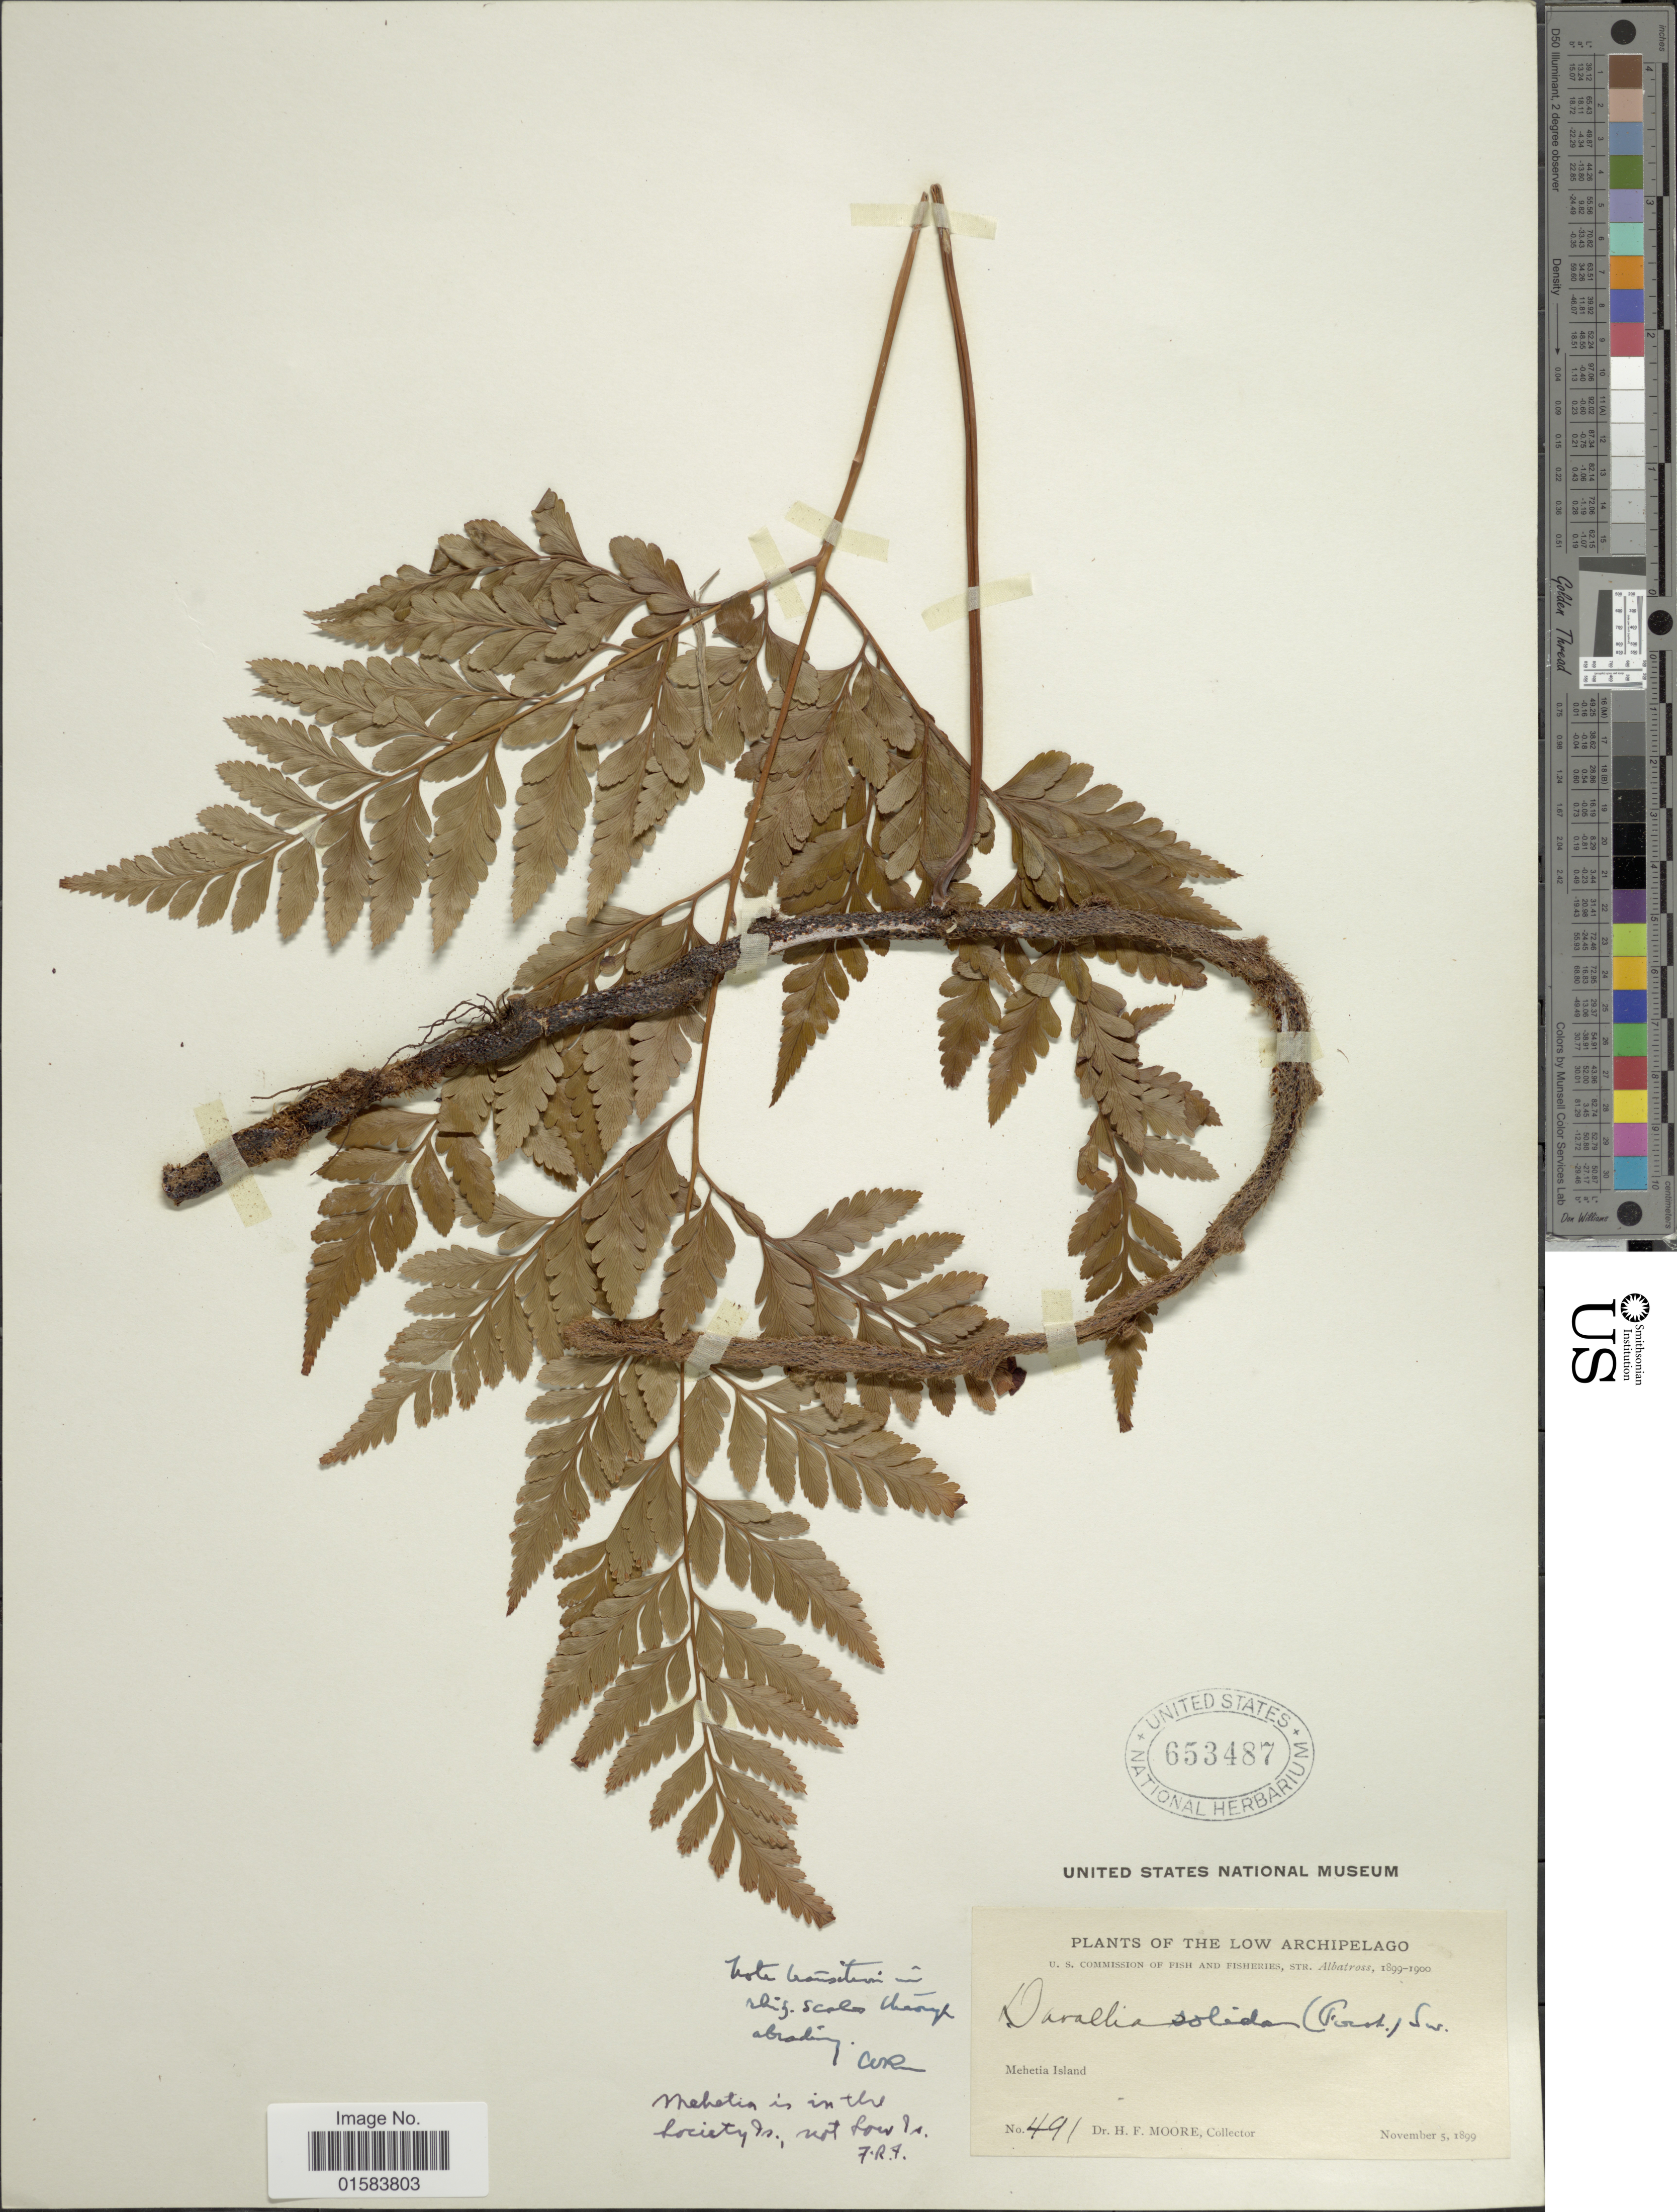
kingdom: Plantae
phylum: Tracheophyta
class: Polypodiopsida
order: Polypodiales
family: Davalliaceae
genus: Davallia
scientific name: Davallia solida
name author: (G. Forst.) Sw.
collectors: H. F. Moore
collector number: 491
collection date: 1899-11-05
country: Vanuatu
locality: The Low Archipelago, Aurora Island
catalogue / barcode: US 653487